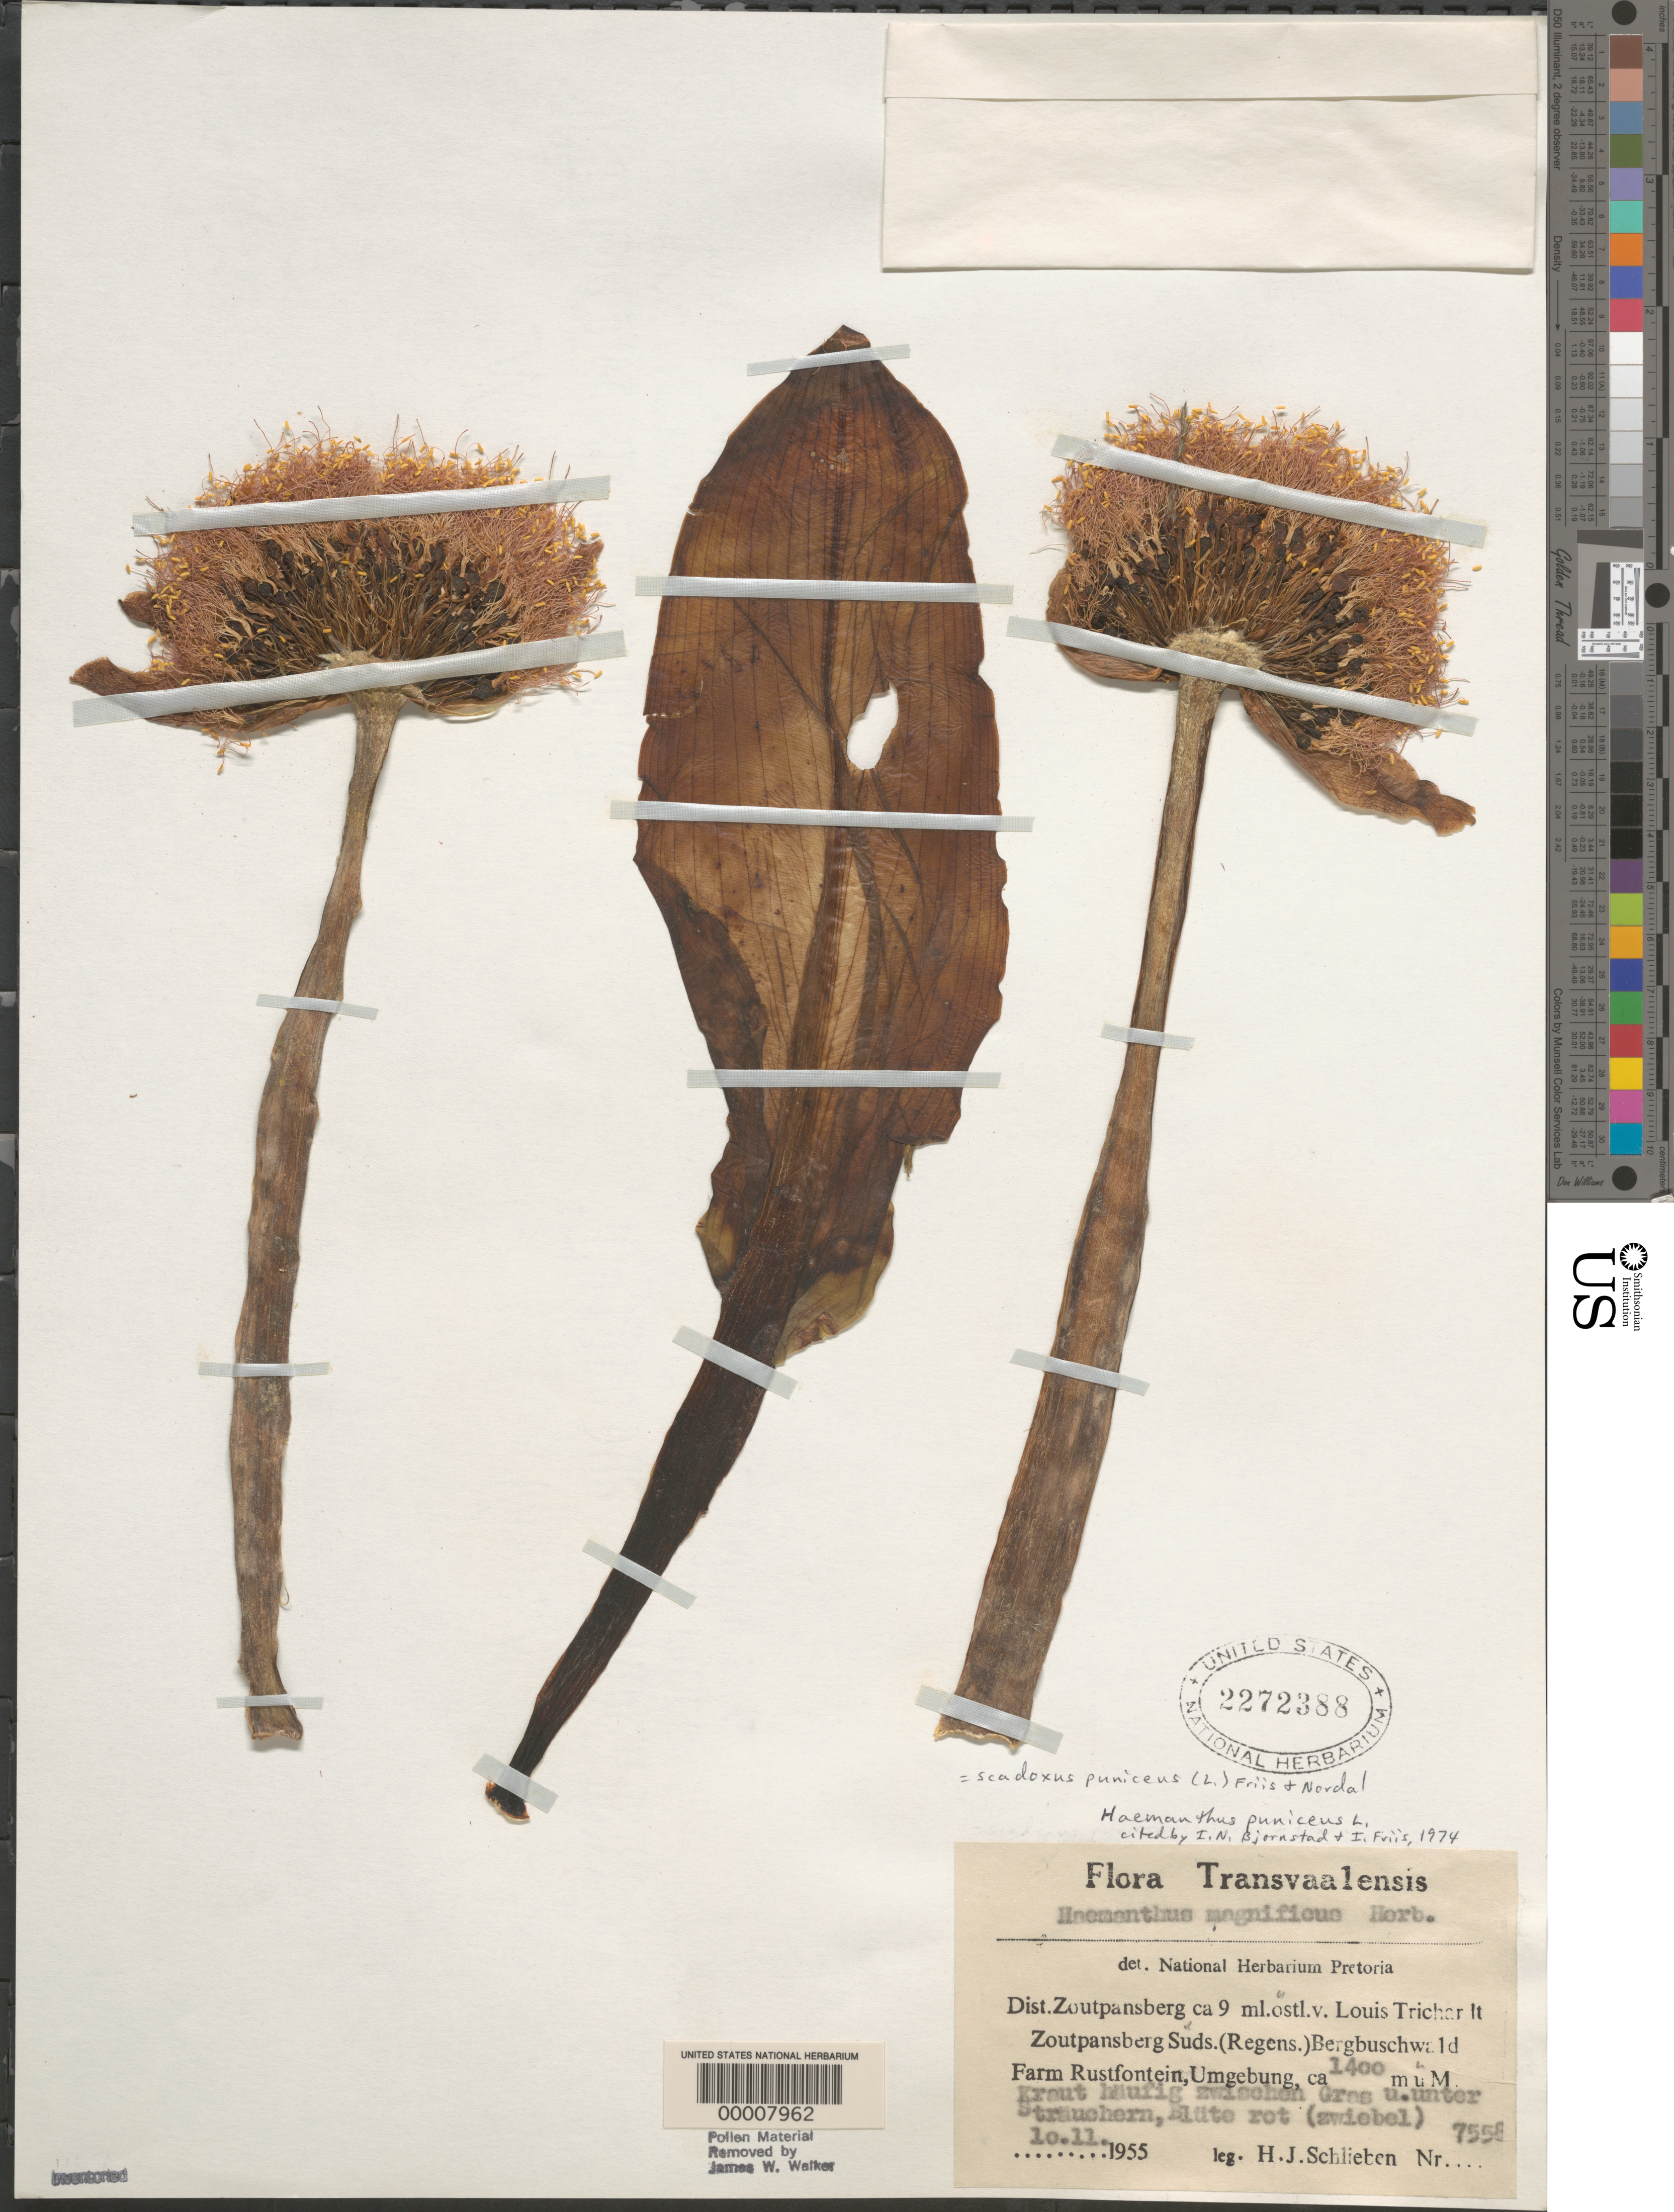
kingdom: Plantae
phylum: Tracheophyta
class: Liliopsida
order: Asparagales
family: Amaryllidaceae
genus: Scadoxus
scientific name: Scadoxus puniceus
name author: (L.) Friis & Nordal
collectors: H. J. Schlieben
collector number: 7558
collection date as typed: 10 Nov 1955 or 11 Oct 1955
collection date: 1955-10-11 or 1955-11-10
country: South Africa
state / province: Limpopo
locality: Farm rustfontein, umgebung. Zoutpansberg. Transvaal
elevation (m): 1400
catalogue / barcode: US 2272388